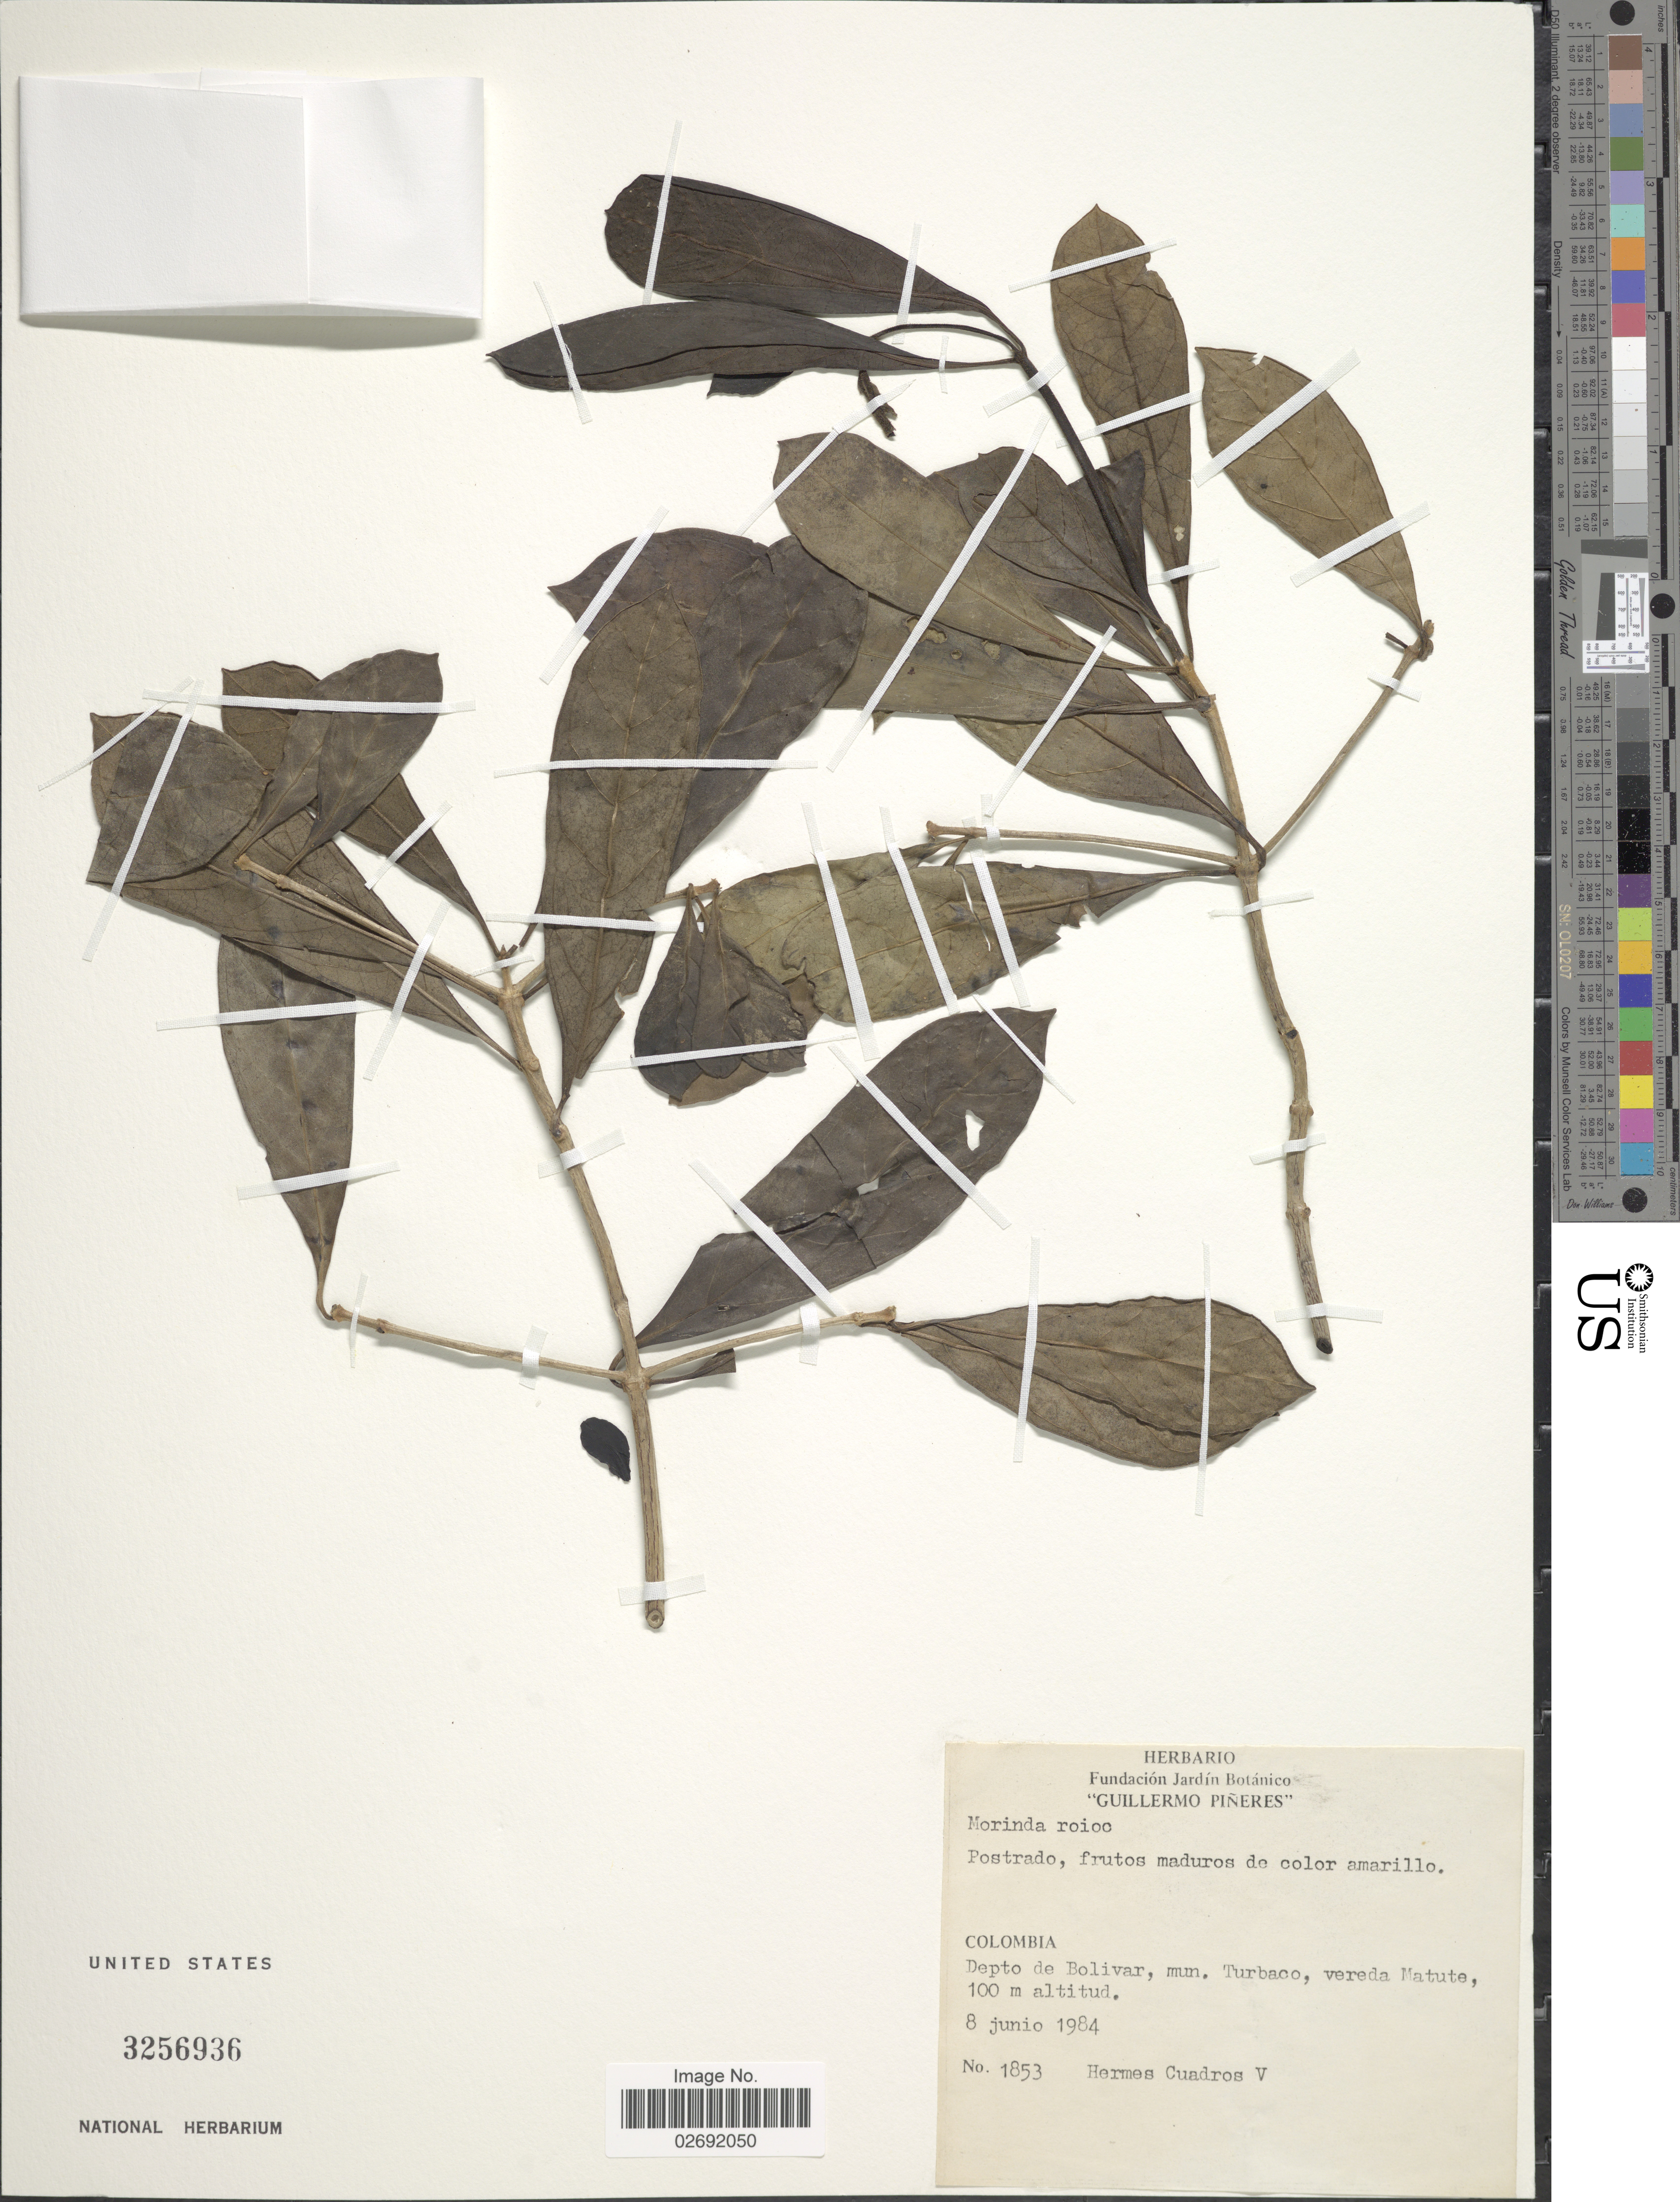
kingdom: Plantae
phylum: Tracheophyta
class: Magnoliopsida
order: Gentianales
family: Rubiaceae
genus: Morinda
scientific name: Morinda royoc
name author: L.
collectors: H. Cuadros V.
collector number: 1853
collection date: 1984-06-08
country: Colombia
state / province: Bolívar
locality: Depto. de Bolivar, mun Turbaco, vereda Matute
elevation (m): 100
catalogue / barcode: US 3256936